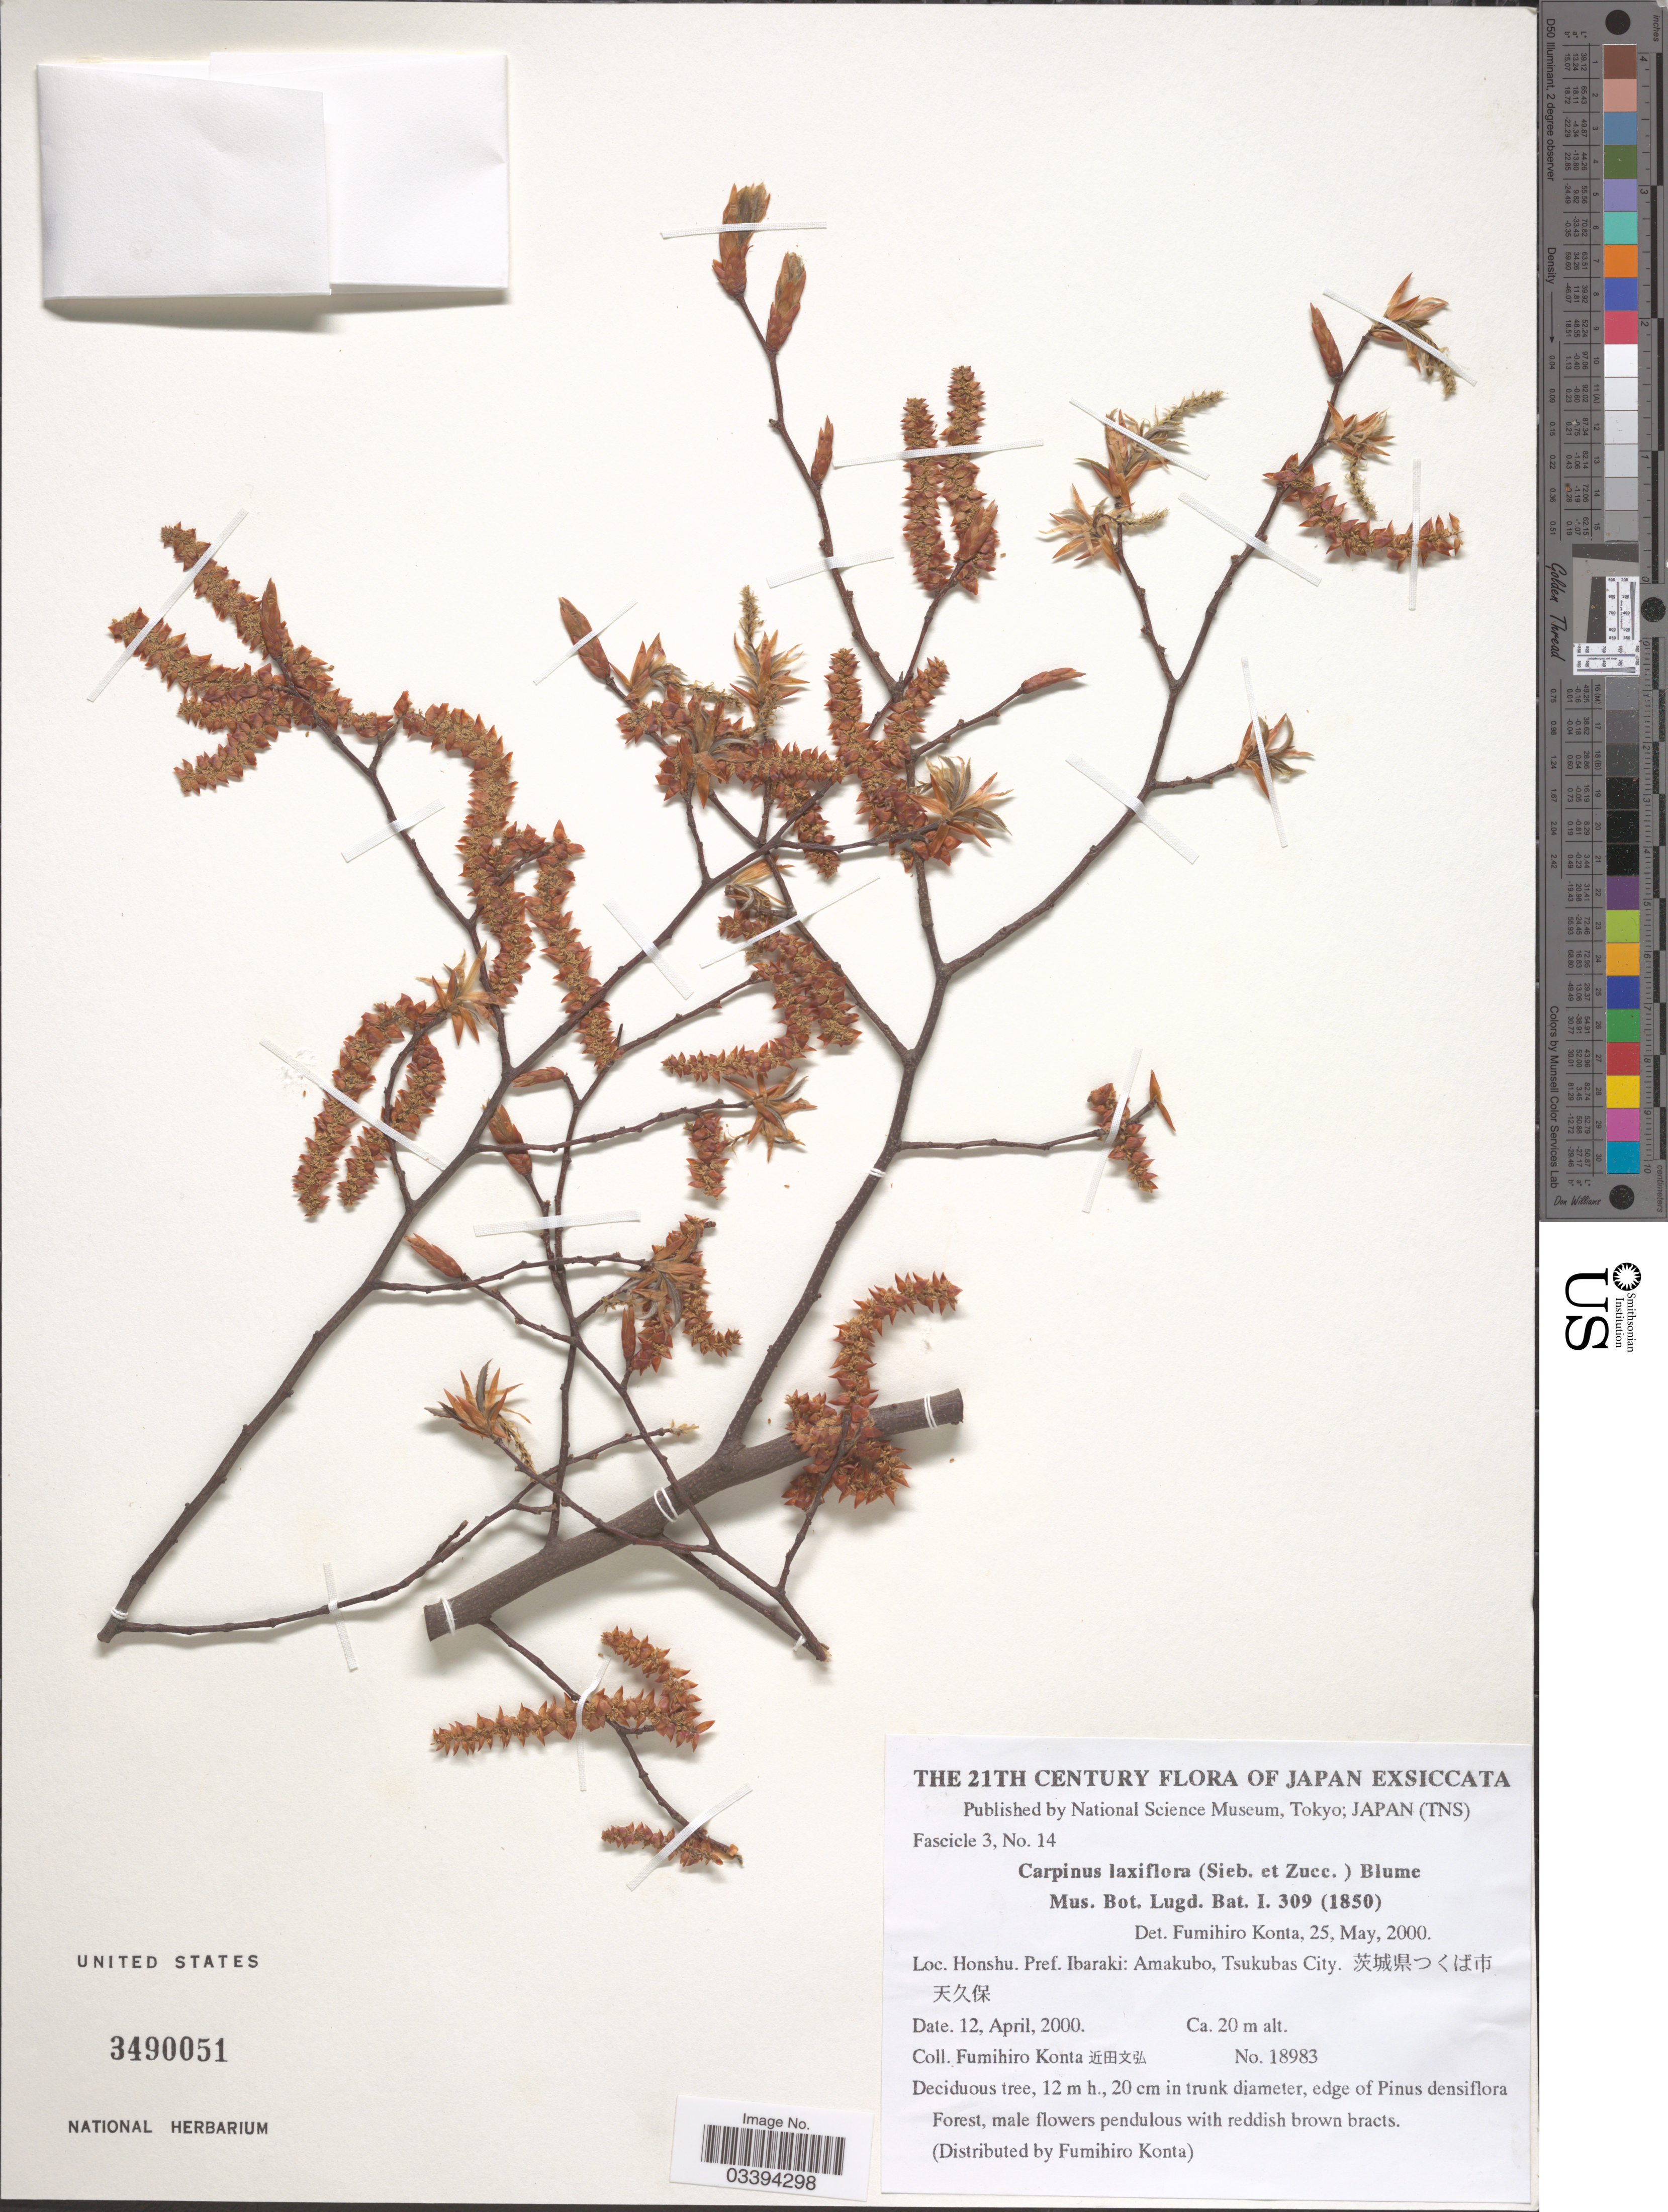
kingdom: Plantae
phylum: Tracheophyta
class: Magnoliopsida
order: Fagales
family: Betulaceae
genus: Carpinus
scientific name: Carpinus laxiflora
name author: (Siebold & Zucc.) Blume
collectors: F. Konta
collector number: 18983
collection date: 2000-04-12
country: Japan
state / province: Ibaraki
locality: Honshu. Pref. Ibaraki: Amakubo, Tsukubas City. X.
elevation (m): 20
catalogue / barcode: US 3490051